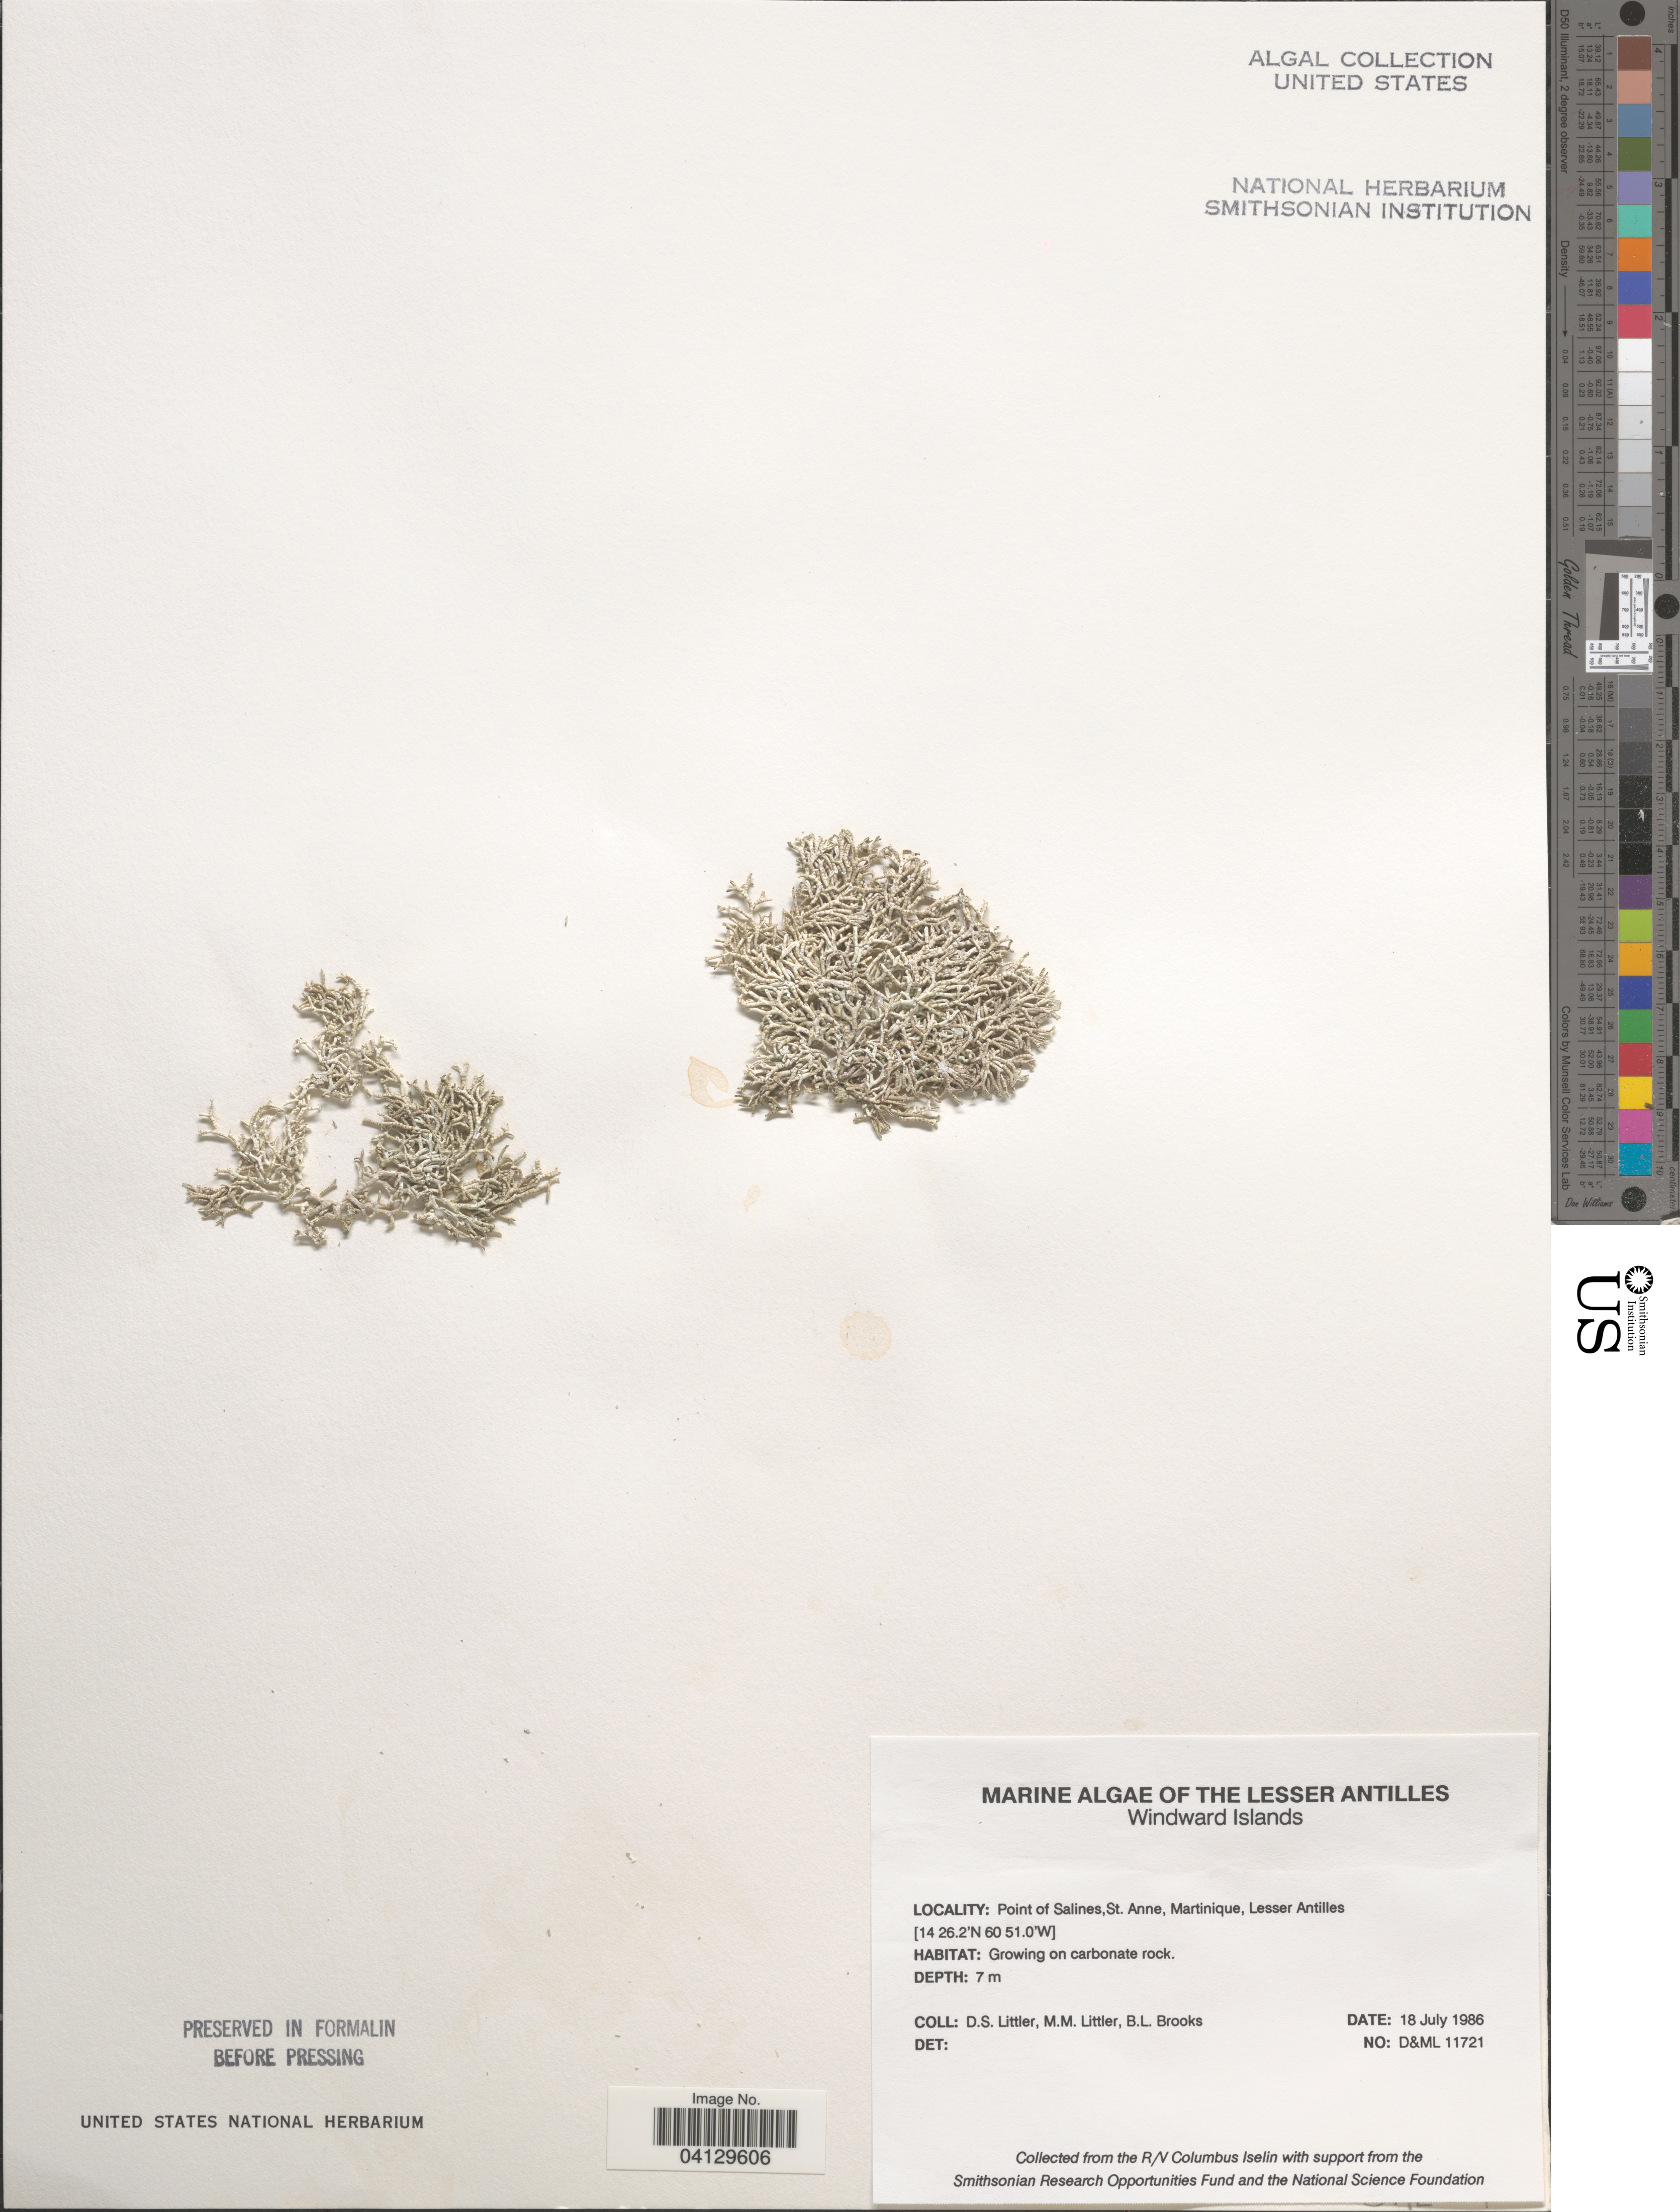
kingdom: Plantae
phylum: Rhodophyta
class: Florideophyceae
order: Corallinales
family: Corallinaceae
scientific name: Crustose Coralline Algae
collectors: D. S. Littler & B. Brooks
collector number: D&ML11721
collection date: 1986-07-18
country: Martinique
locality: The Lesser Antilles. Windward Islands. Point of Salines,St. Anne.